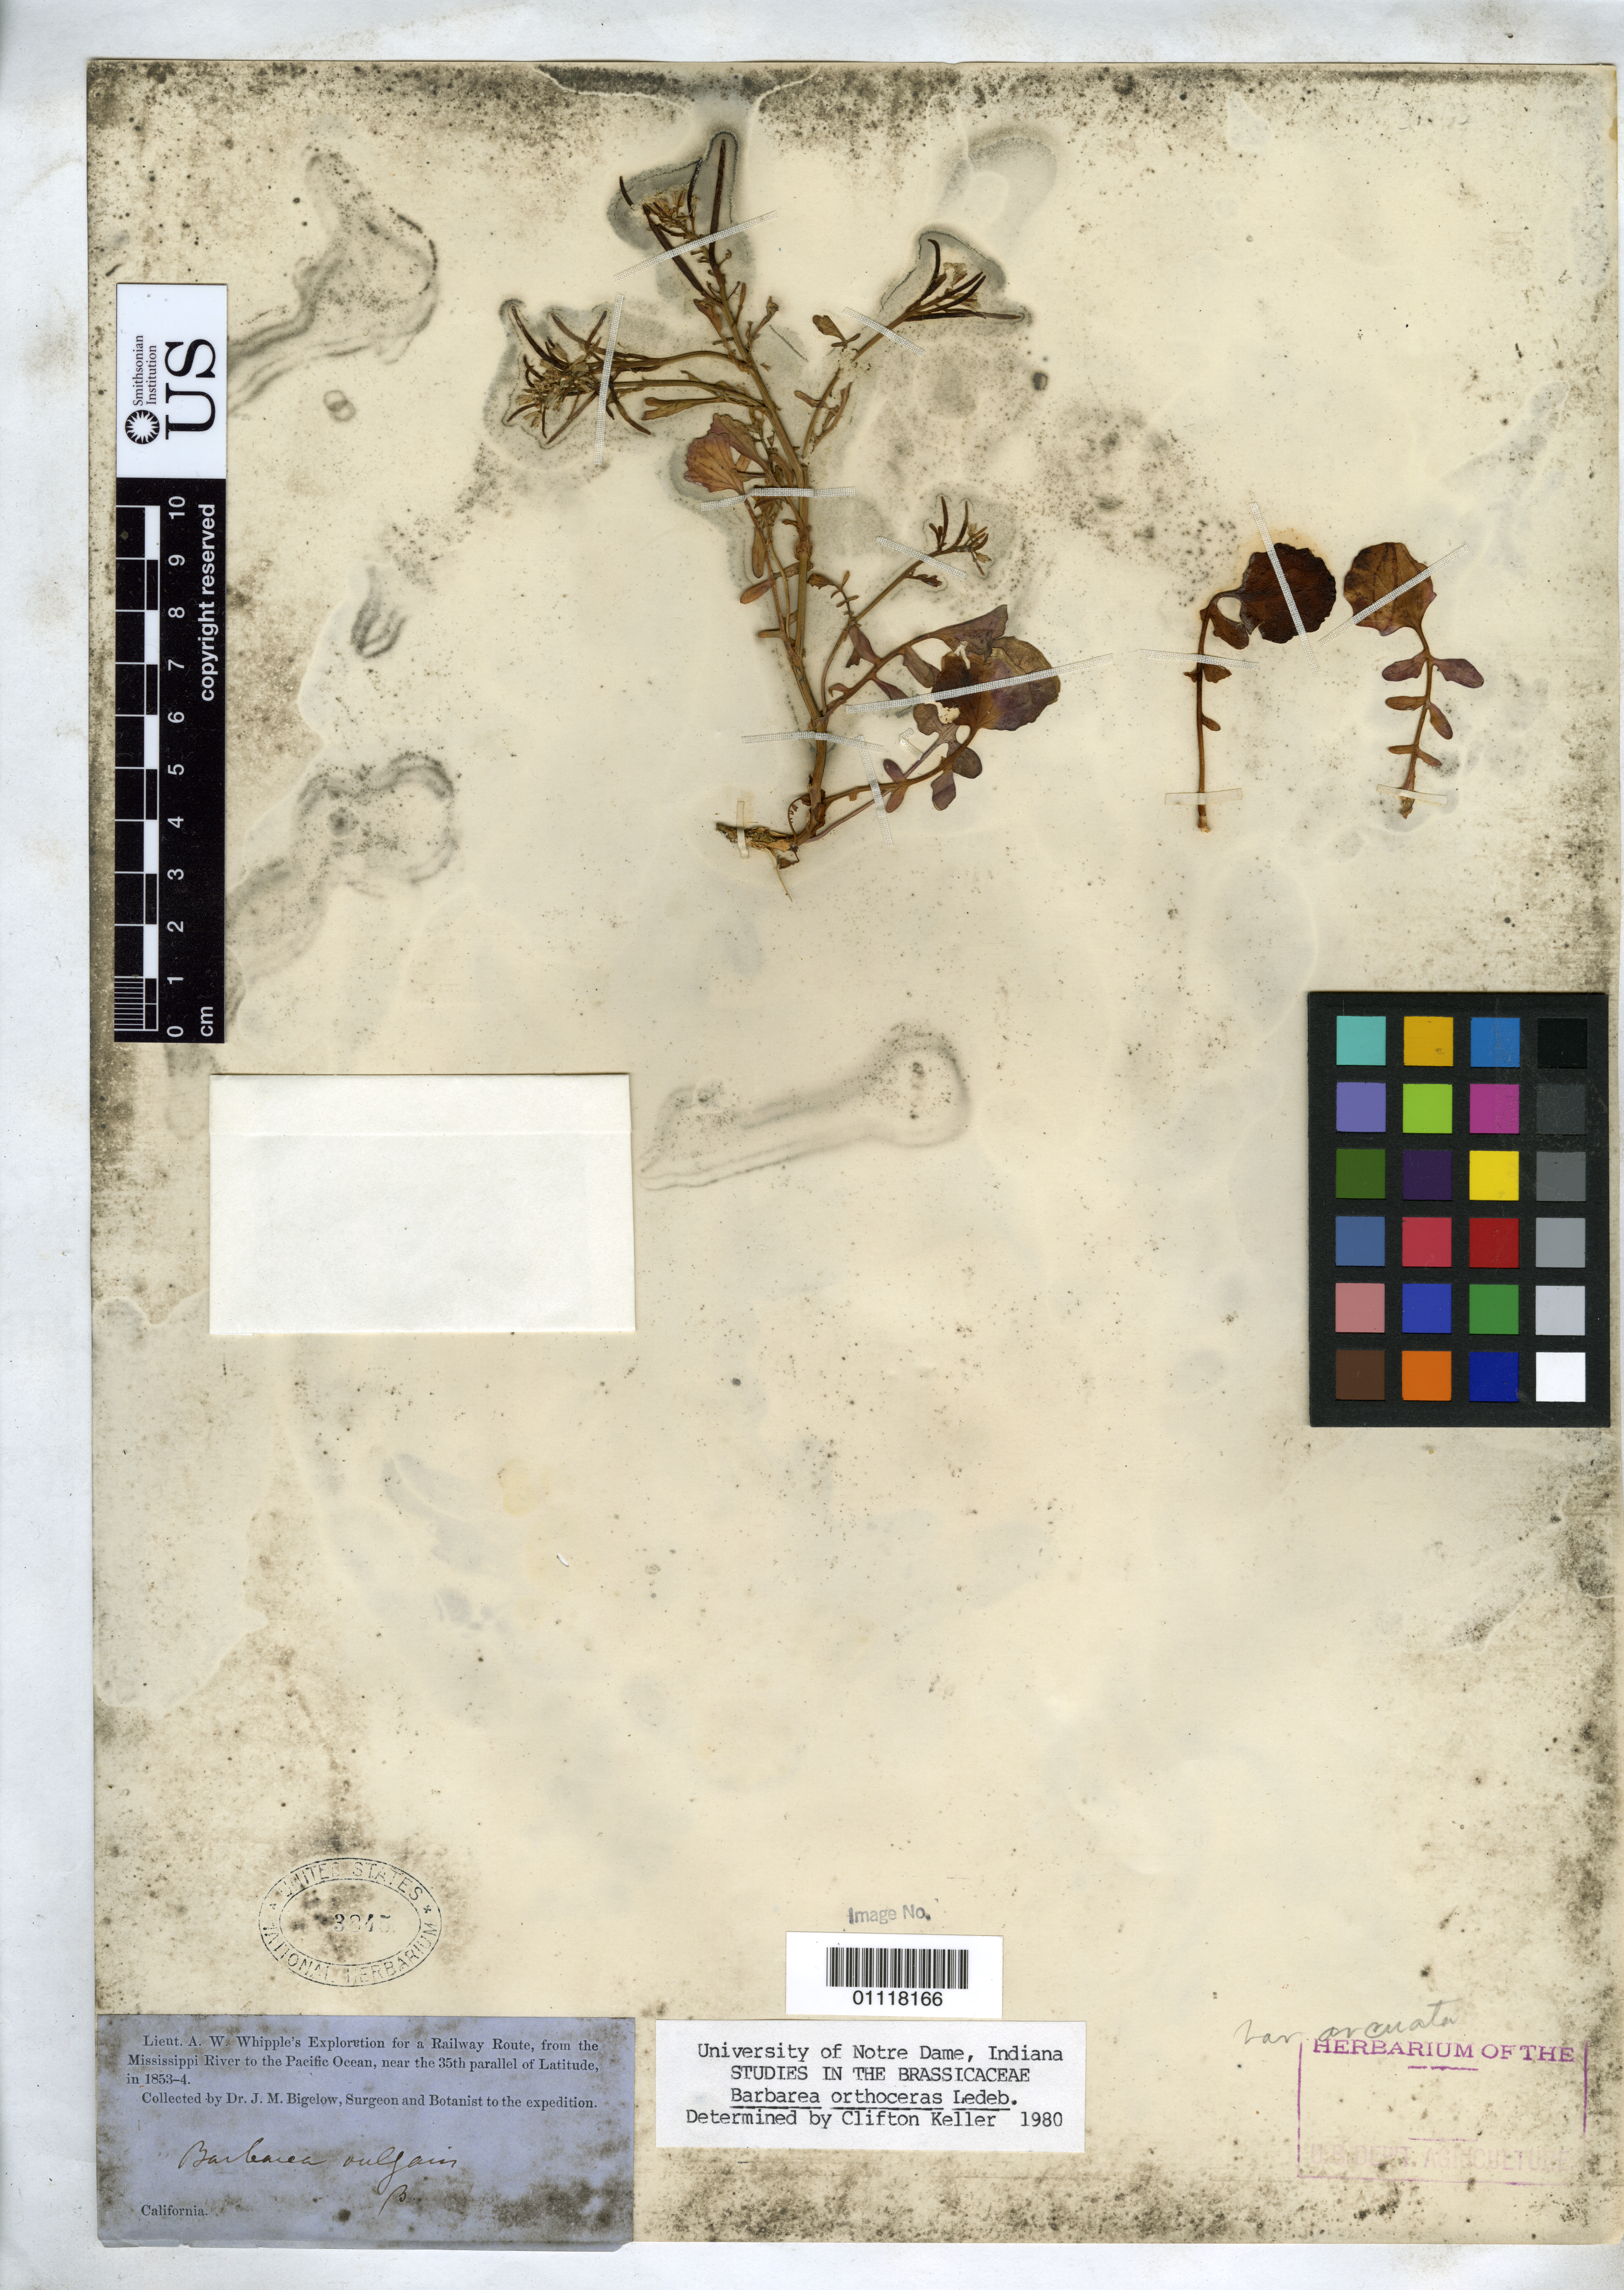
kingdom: Plantae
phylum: Tracheophyta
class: Magnoliopsida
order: Brassicales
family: Brassicaceae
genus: Barbarea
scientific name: Barbarea orthoceras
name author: Ledeb.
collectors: J. M. Bigelow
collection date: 1853/1854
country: United States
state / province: California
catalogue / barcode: US 3845